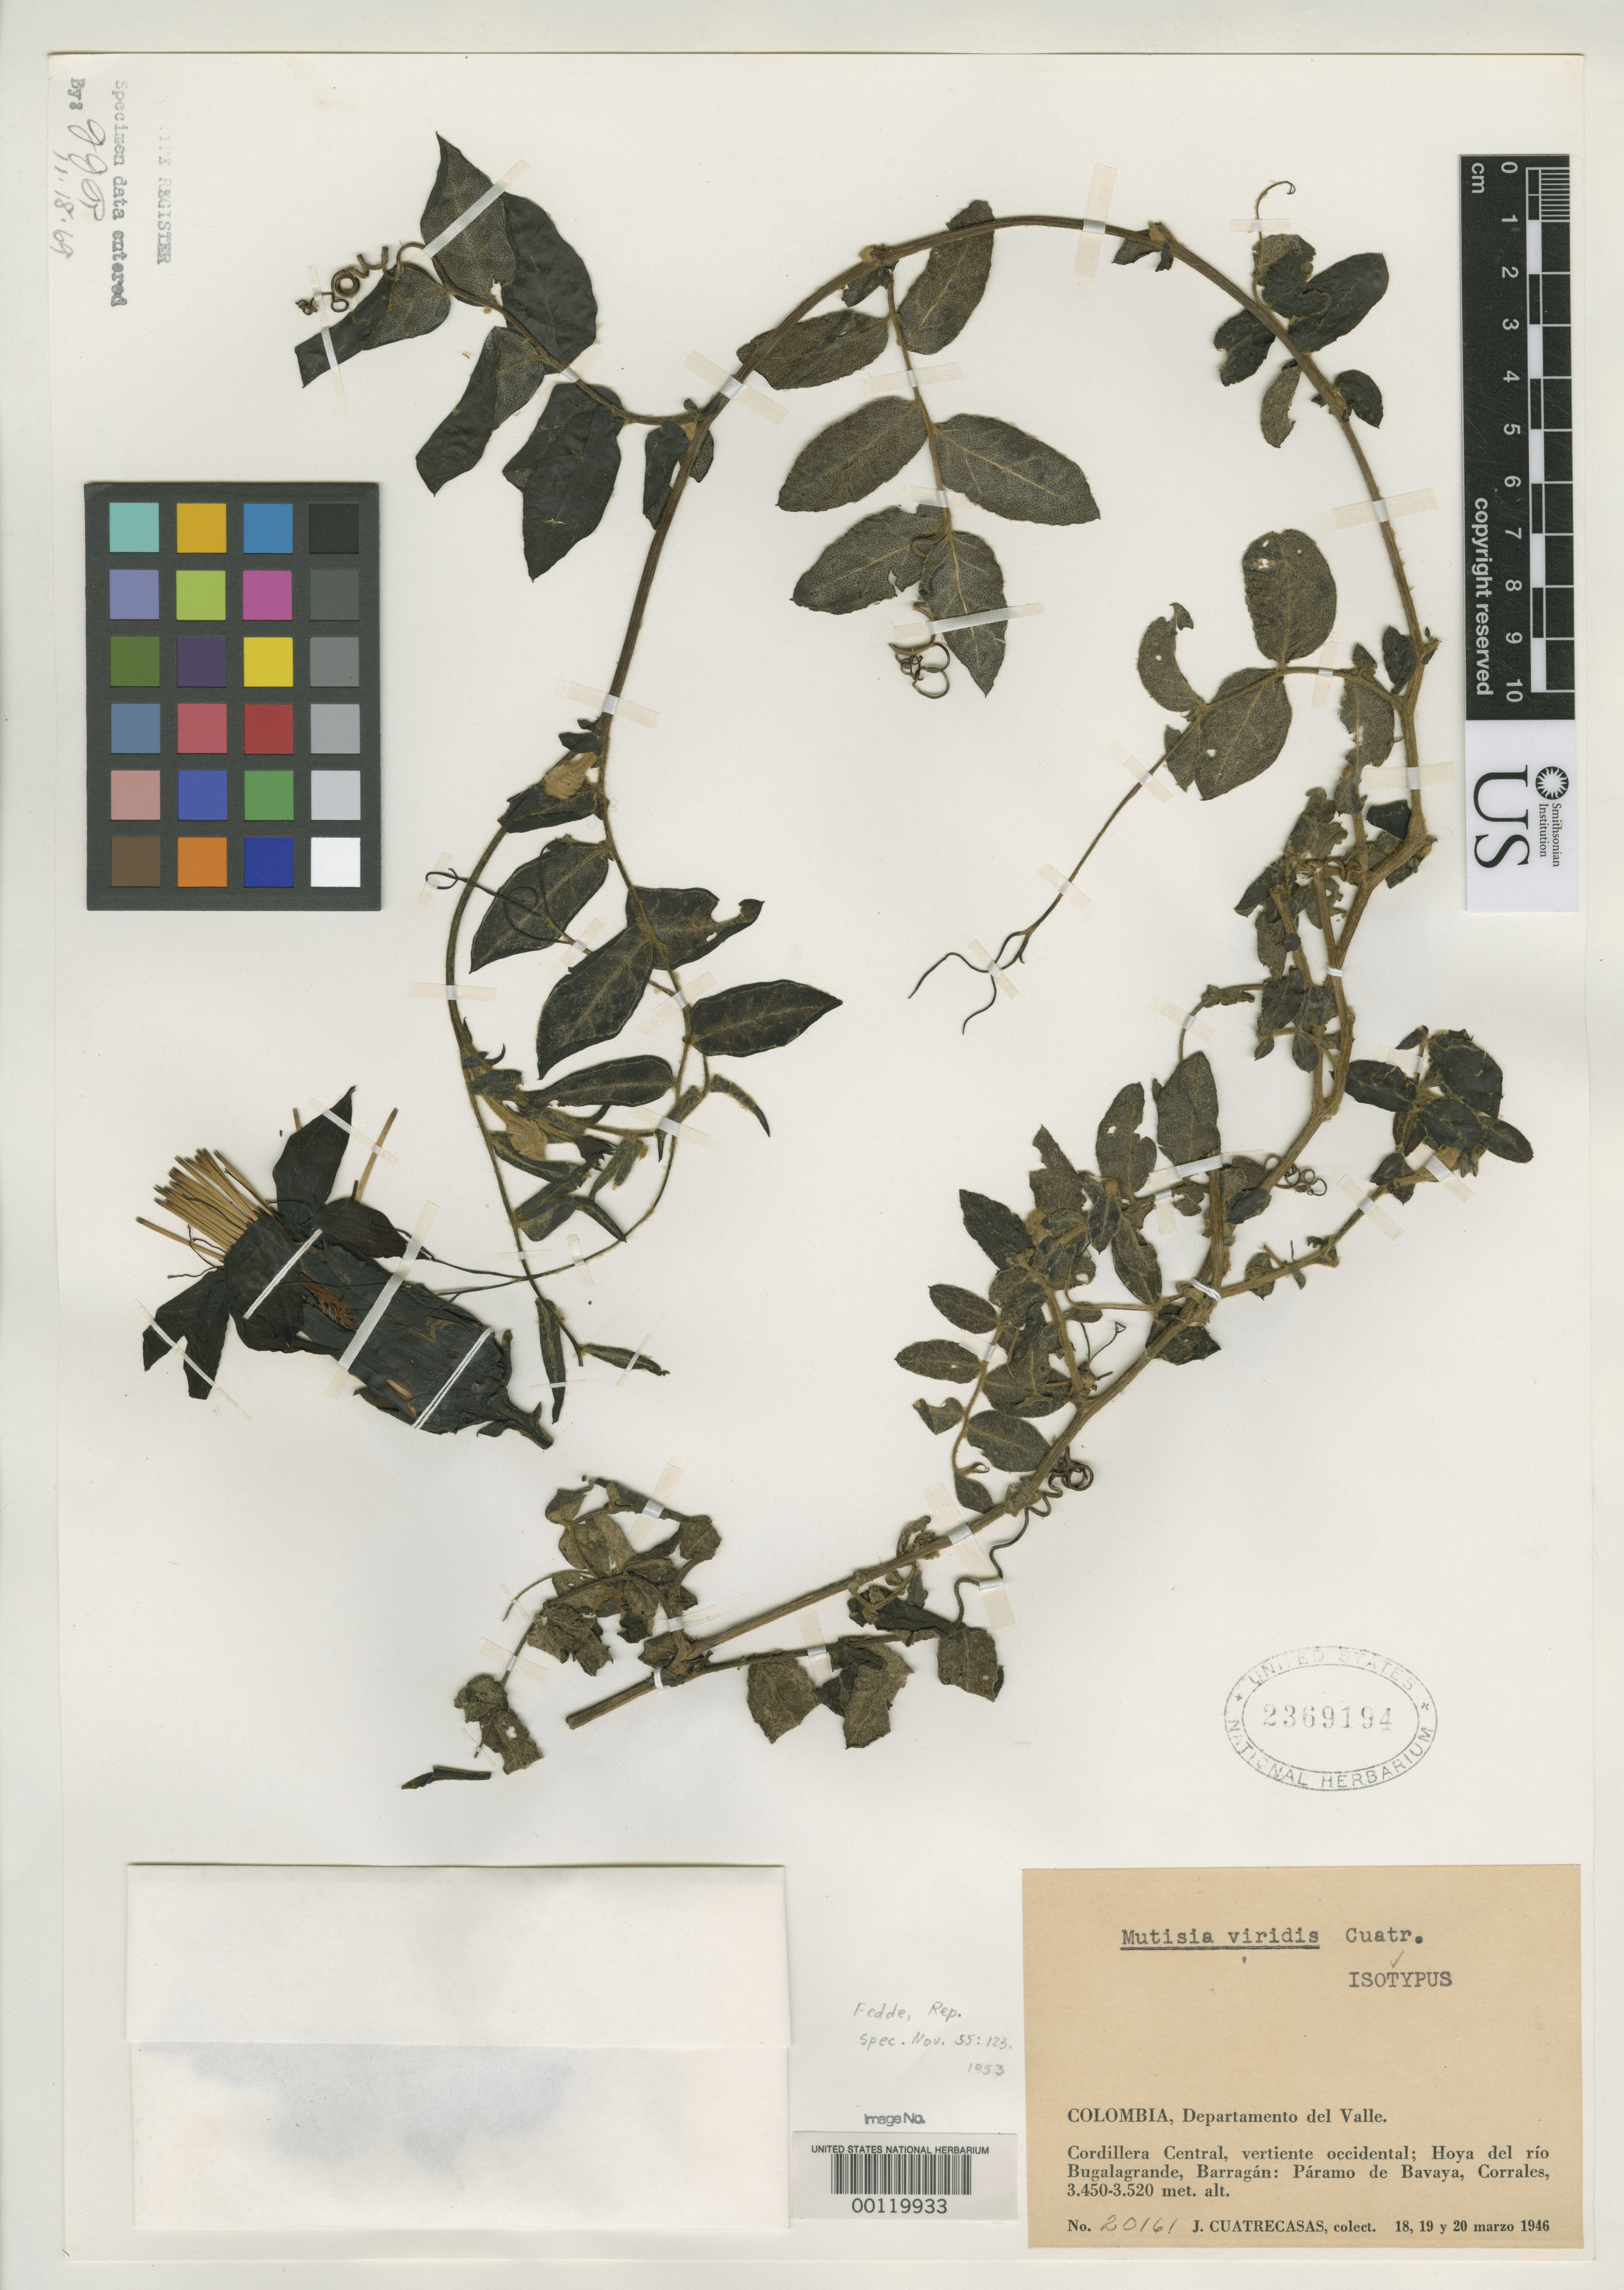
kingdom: Plantae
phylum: Tracheophyta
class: Magnoliopsida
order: Asterales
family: Asteraceae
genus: Mutisia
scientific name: Mutisia viridis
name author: Cuatrec.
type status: Isotype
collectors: J. Cuatrecasas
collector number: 20161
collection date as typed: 18 Mar 1946 to 20 Mar 1946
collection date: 1946-03-18/1946-03-20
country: Colombia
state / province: Valle del Cauca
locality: Corrales.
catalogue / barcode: US 2369194